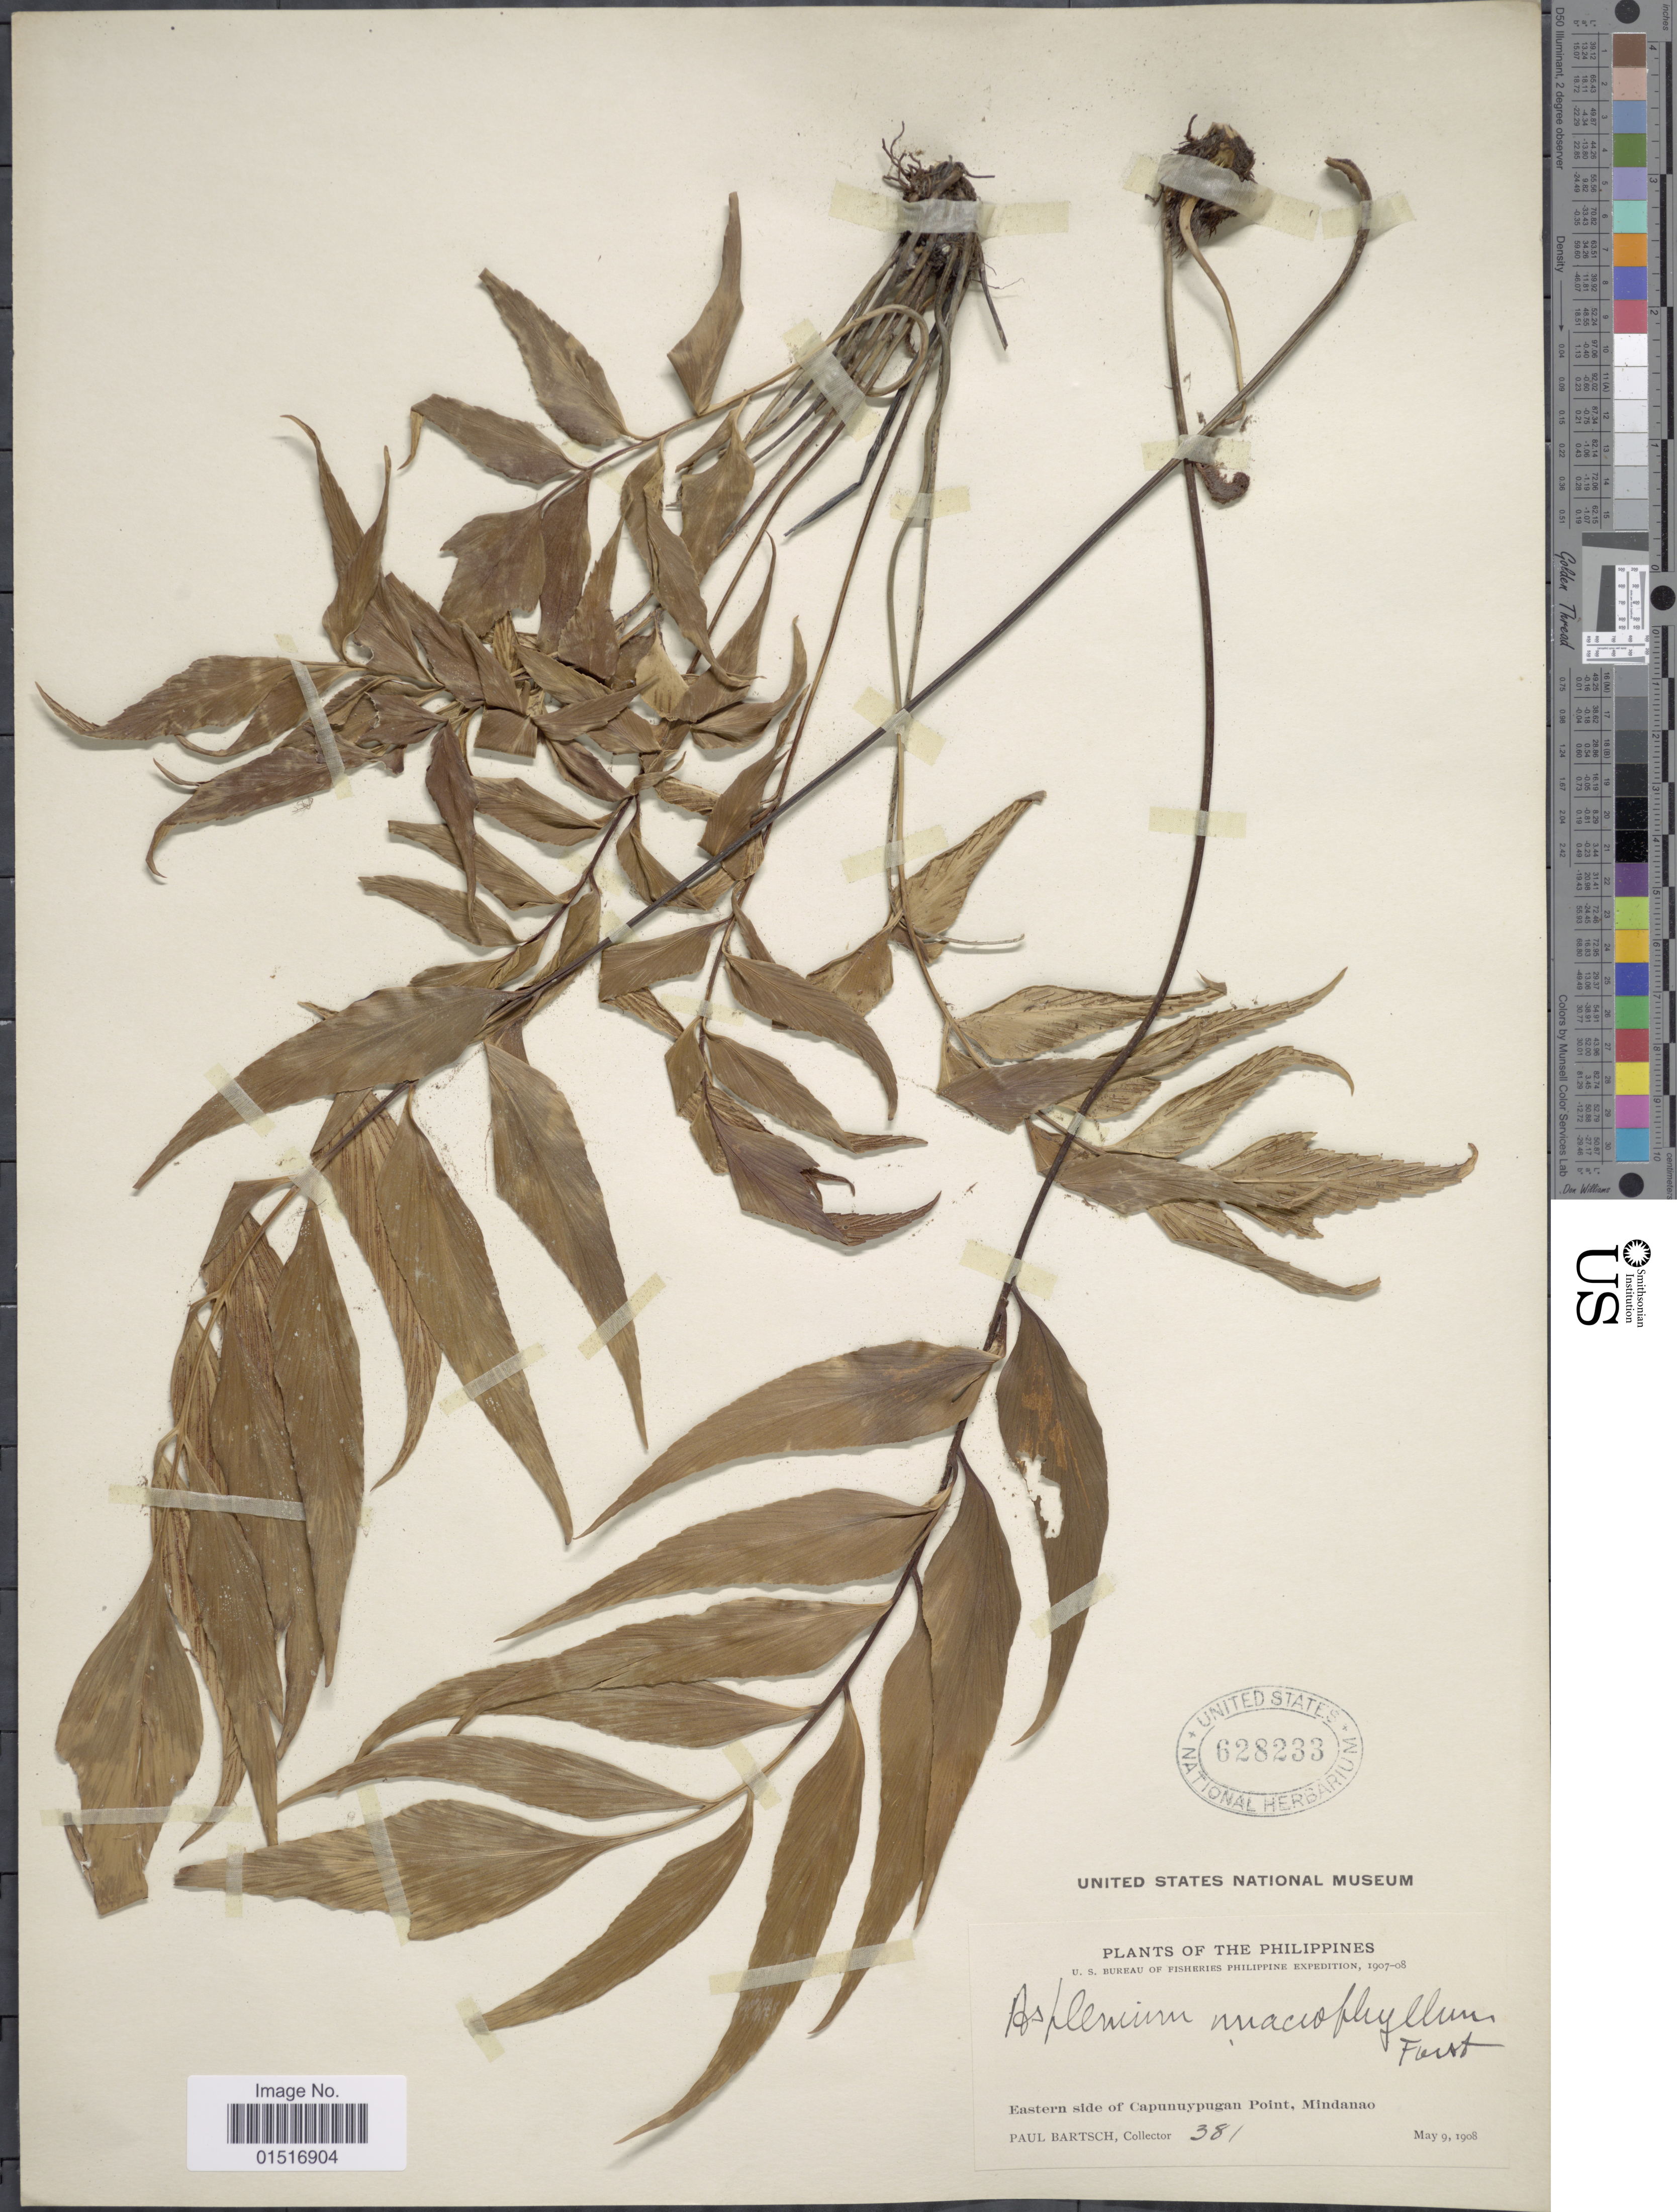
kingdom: Plantae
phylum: Tracheophyta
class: Polypodiopsida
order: Polypodiales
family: Aspleniaceae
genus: Asplenium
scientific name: Asplenium polyodon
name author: G. Forst.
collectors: P. Bartsch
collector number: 381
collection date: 1908-05-09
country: Philippines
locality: Eastern side of Capunuypugan Point, Mindanao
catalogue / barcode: US 628233